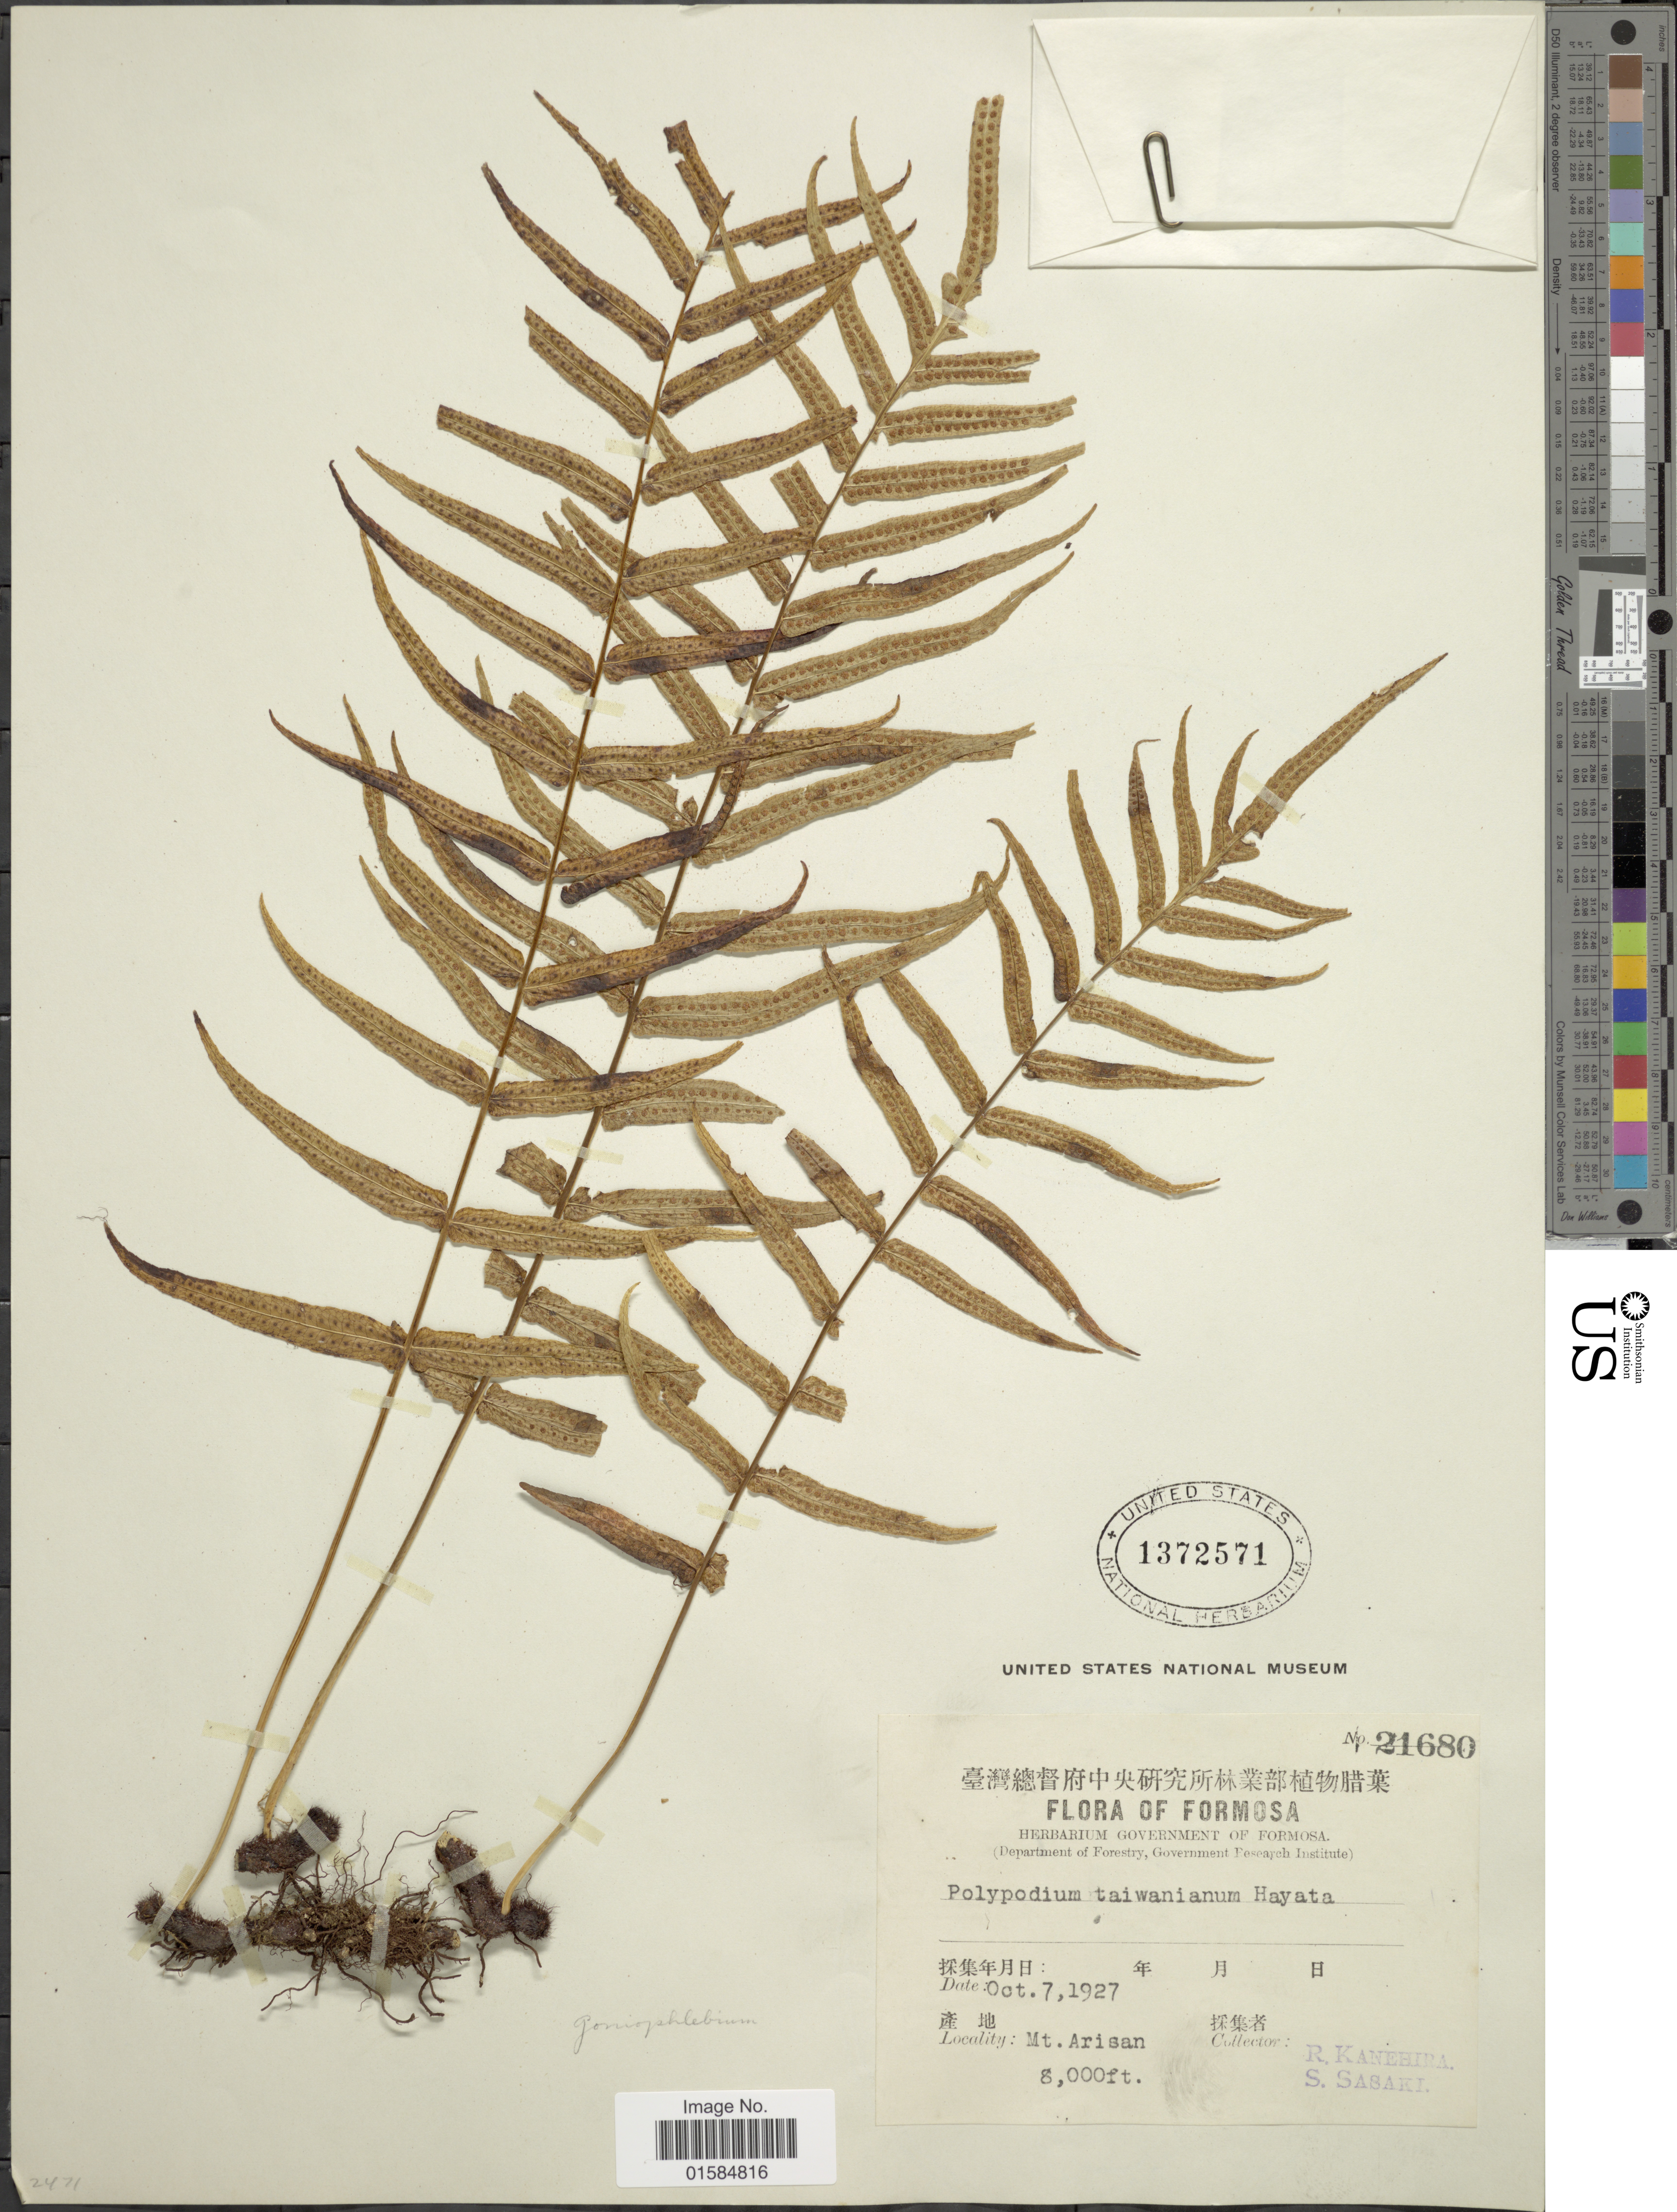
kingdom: Plantae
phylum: Tracheophyta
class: Polypodiopsida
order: Polypodiales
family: Polypodiaceae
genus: Goniophlebium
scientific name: Goniophlebium taiwanianum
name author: (Hayata)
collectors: R. Kanehira & S. Sasaki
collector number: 21680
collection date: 1927-10-07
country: Taiwan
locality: Formosa, Mt. Arisan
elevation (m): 2438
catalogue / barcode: US 1372571